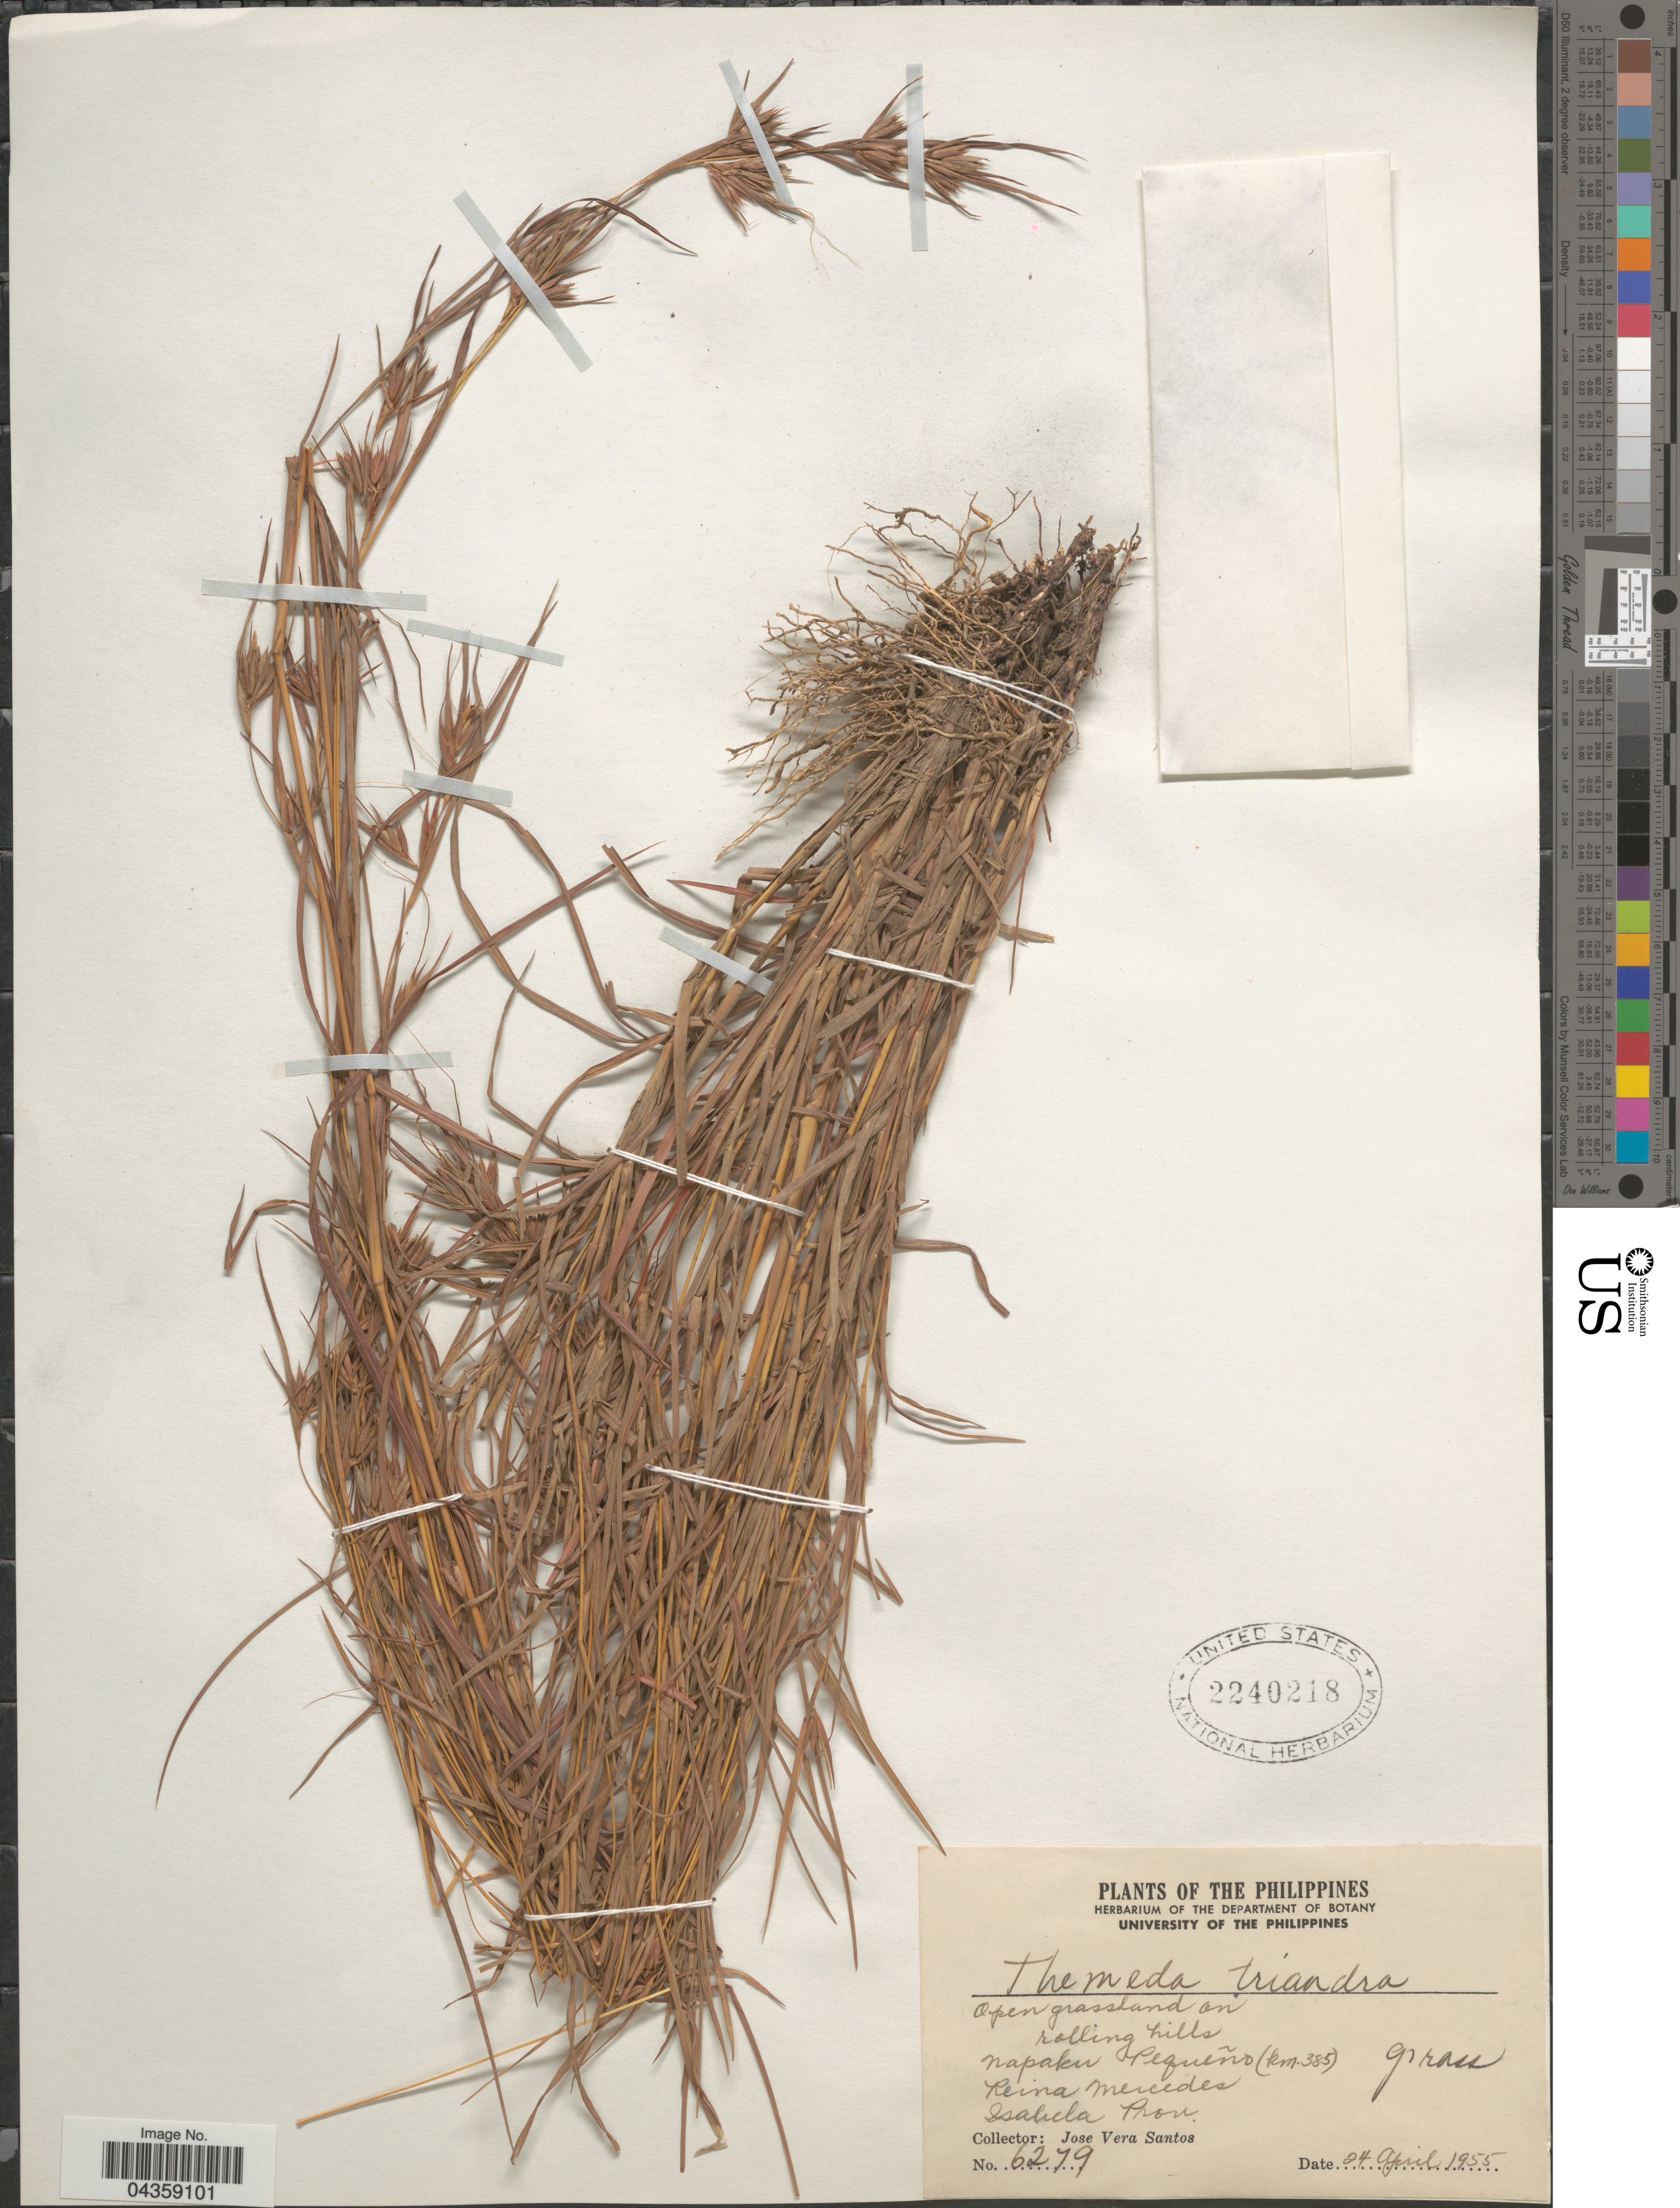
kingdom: Plantae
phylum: Tracheophyta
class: Liliopsida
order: Poales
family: Poaceae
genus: Themeda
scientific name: Themeda triandra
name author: Forssk.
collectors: J. V. Santos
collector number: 6279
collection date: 1955-04-24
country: Philippines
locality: Napaku Pequeño (km.385). Reina Mercedes. Isabela Prov.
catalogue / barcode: US 2240218